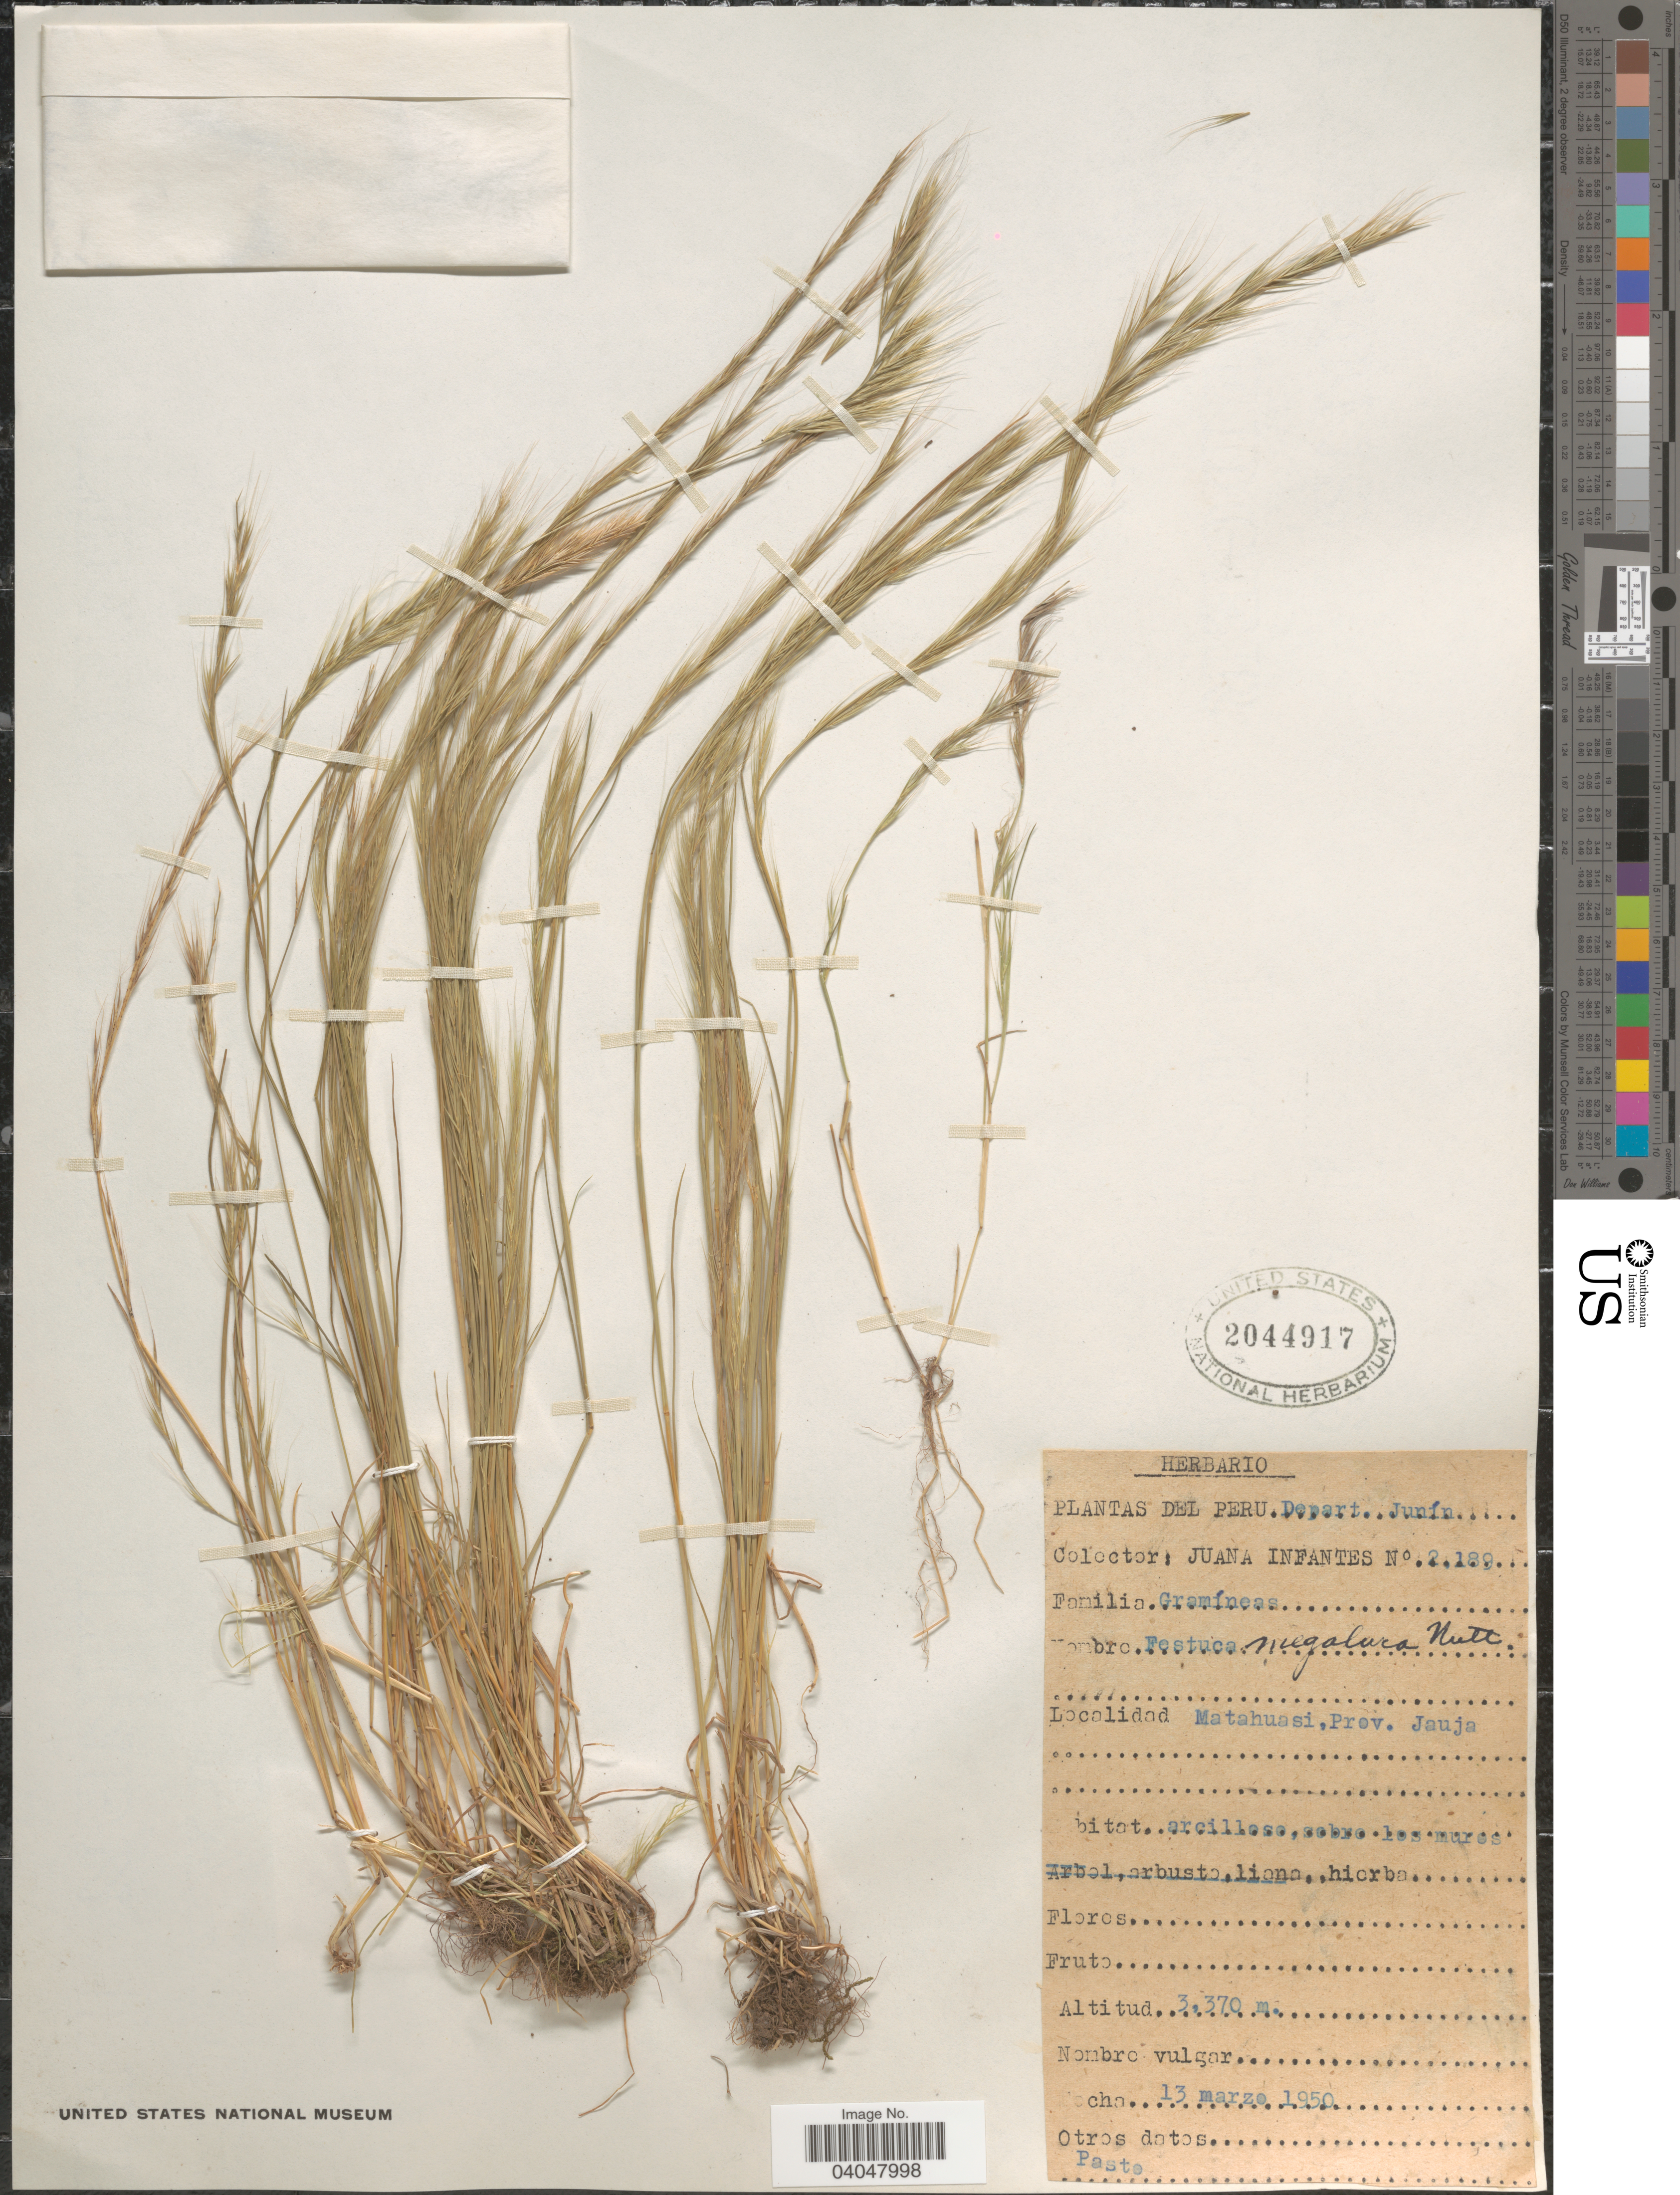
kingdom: Plantae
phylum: Tracheophyta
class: Liliopsida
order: Poales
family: Poaceae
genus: Festuca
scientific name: Festuca megalura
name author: Nutt.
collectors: J. Infantes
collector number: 2189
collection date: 1950-03-13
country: Peru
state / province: Junín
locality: Depart. Junín. Matahuasi, Prov. Jauja.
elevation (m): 3370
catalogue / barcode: US 2044917